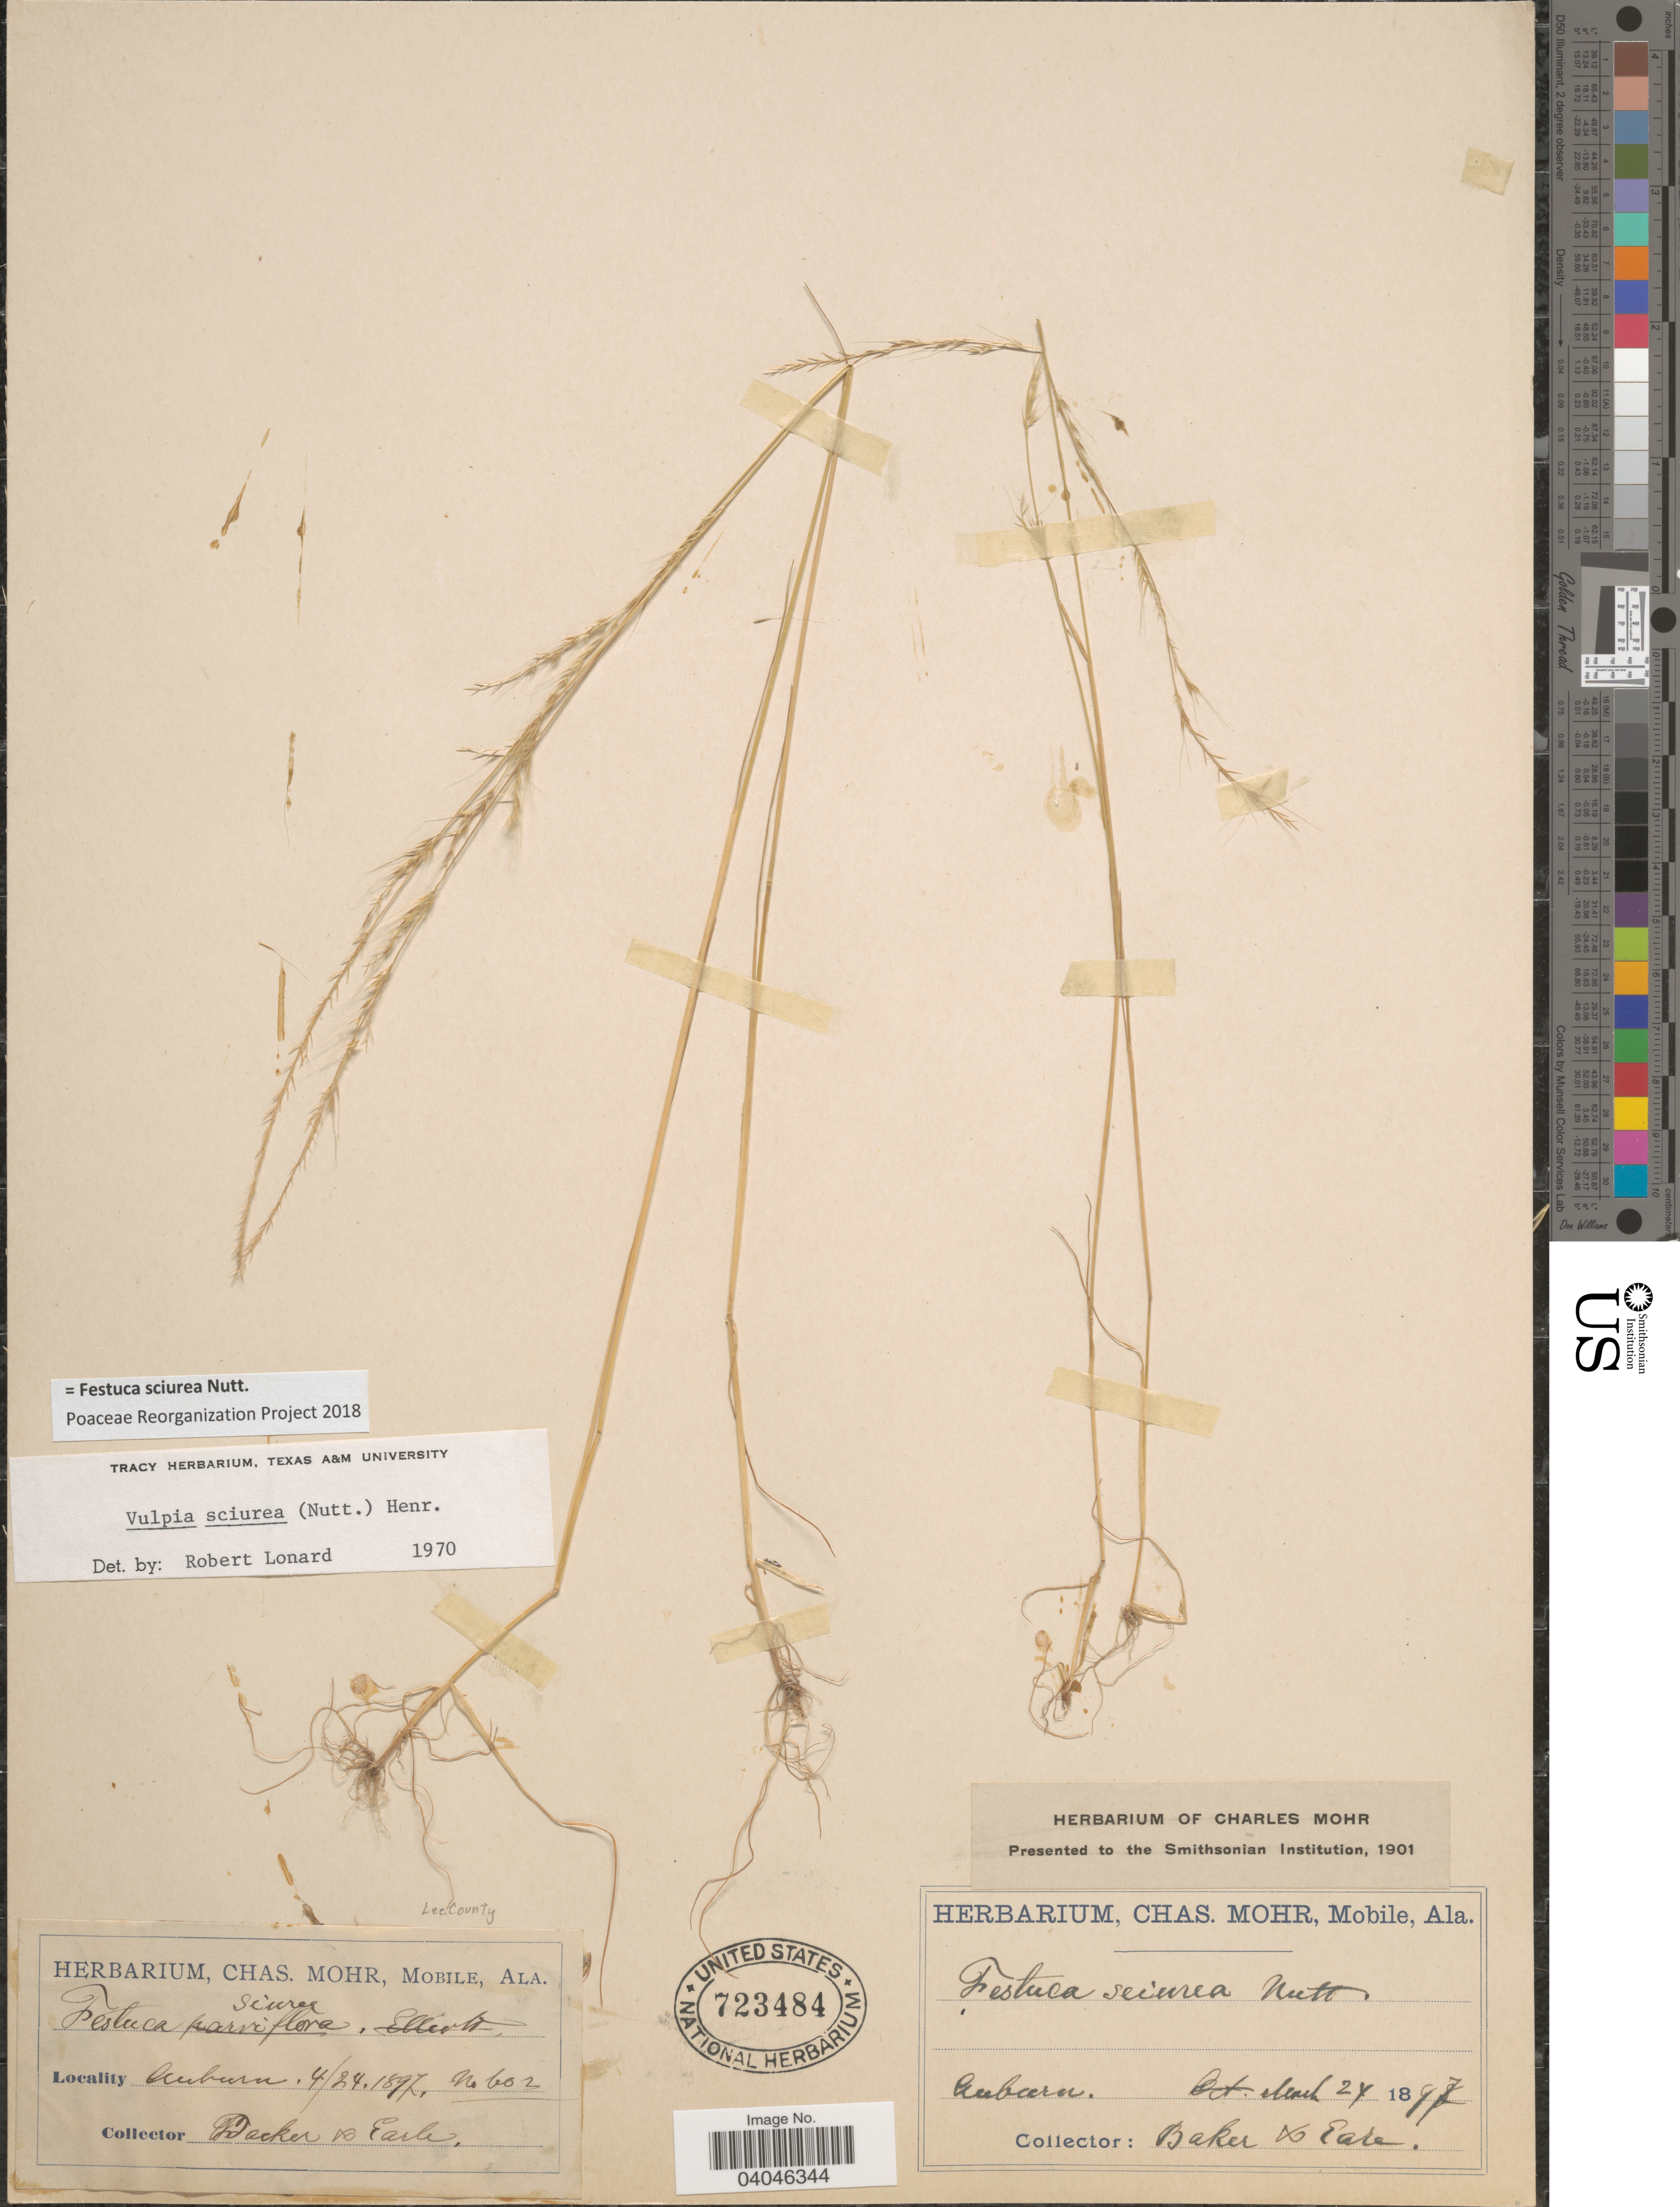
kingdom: Plantae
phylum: Tracheophyta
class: Liliopsida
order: Poales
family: Poaceae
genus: Festuca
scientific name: Festuca sciurea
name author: Nutt.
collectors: -- Baker & -. Earle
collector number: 602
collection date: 1897-04-24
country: United States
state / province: Alabama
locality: Lee County. Auburn.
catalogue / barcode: US 723484